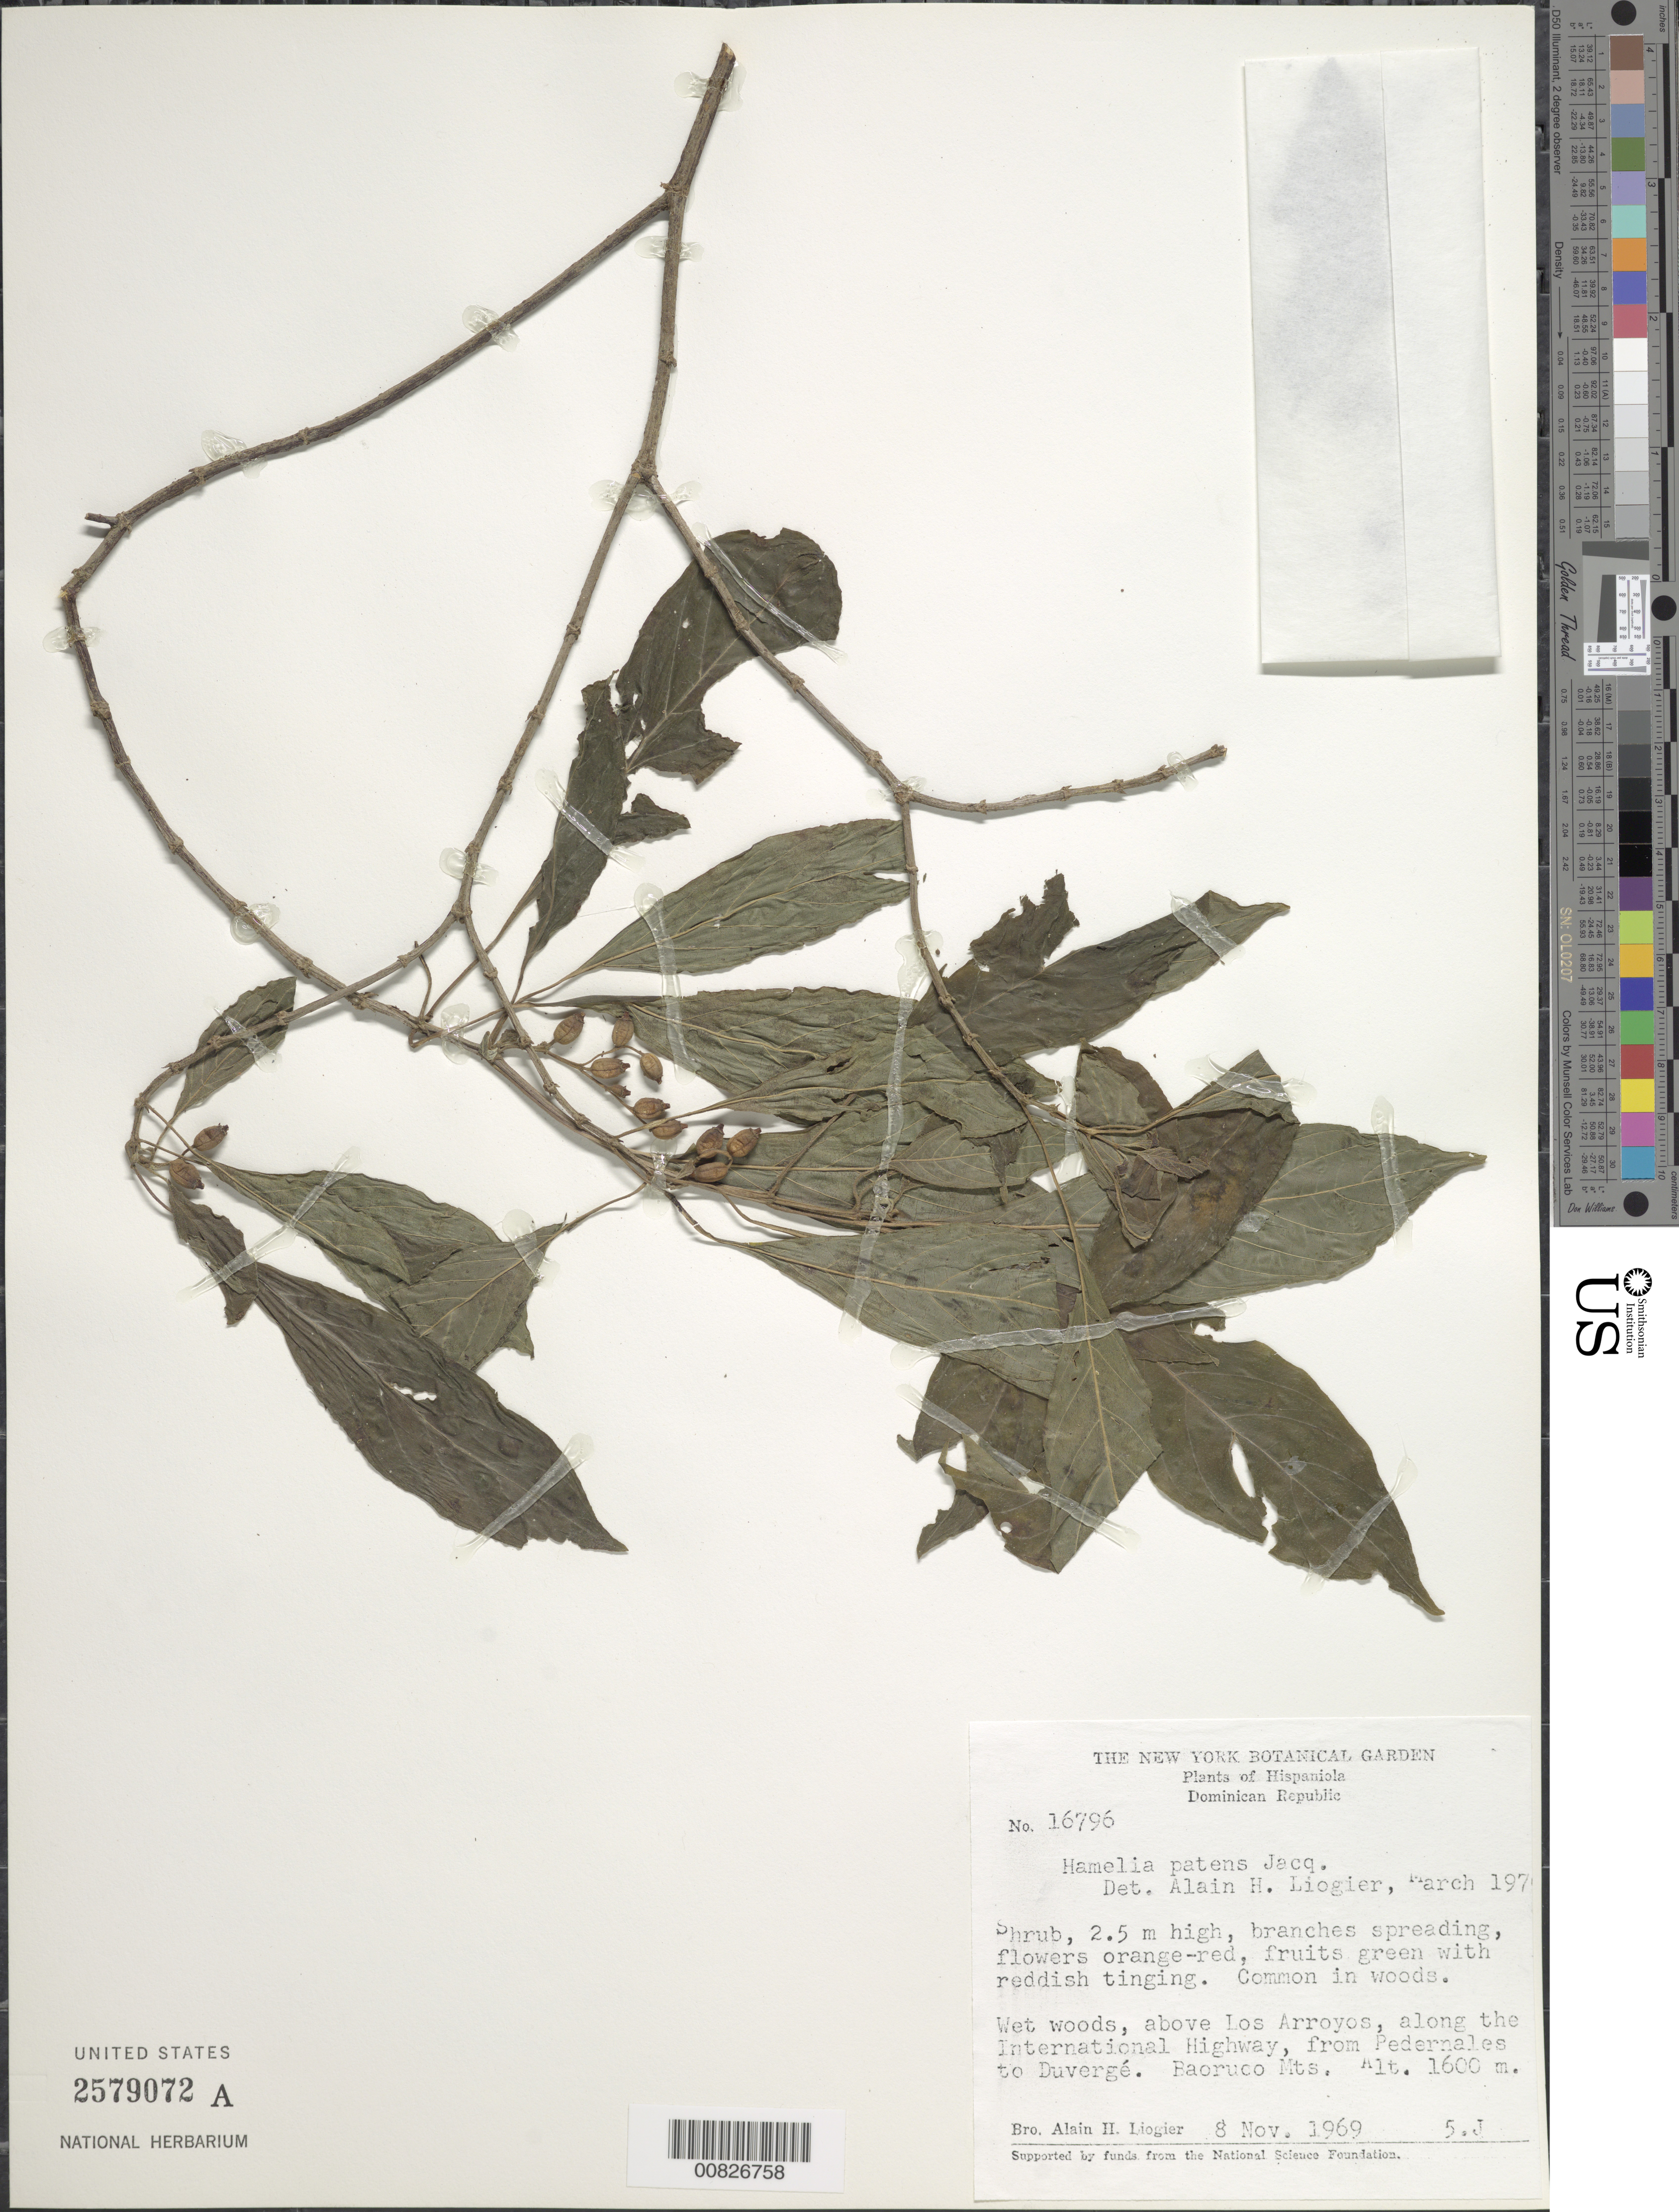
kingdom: Plantae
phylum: Tracheophyta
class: Magnoliopsida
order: Gentianales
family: Rubiaceae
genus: Hamelia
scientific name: Hamelia patens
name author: Jacq.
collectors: A. H. Liogier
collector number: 16796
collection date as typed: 08 Nov 1969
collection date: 1969-11-08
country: Dominican Republic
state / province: Pedernales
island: Hispaniola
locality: Above Los Arroyos, along the International Highway, from Pedernales to Duvergé. Baoruco Mountains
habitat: Wet woods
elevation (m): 1600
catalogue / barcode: US 2579072